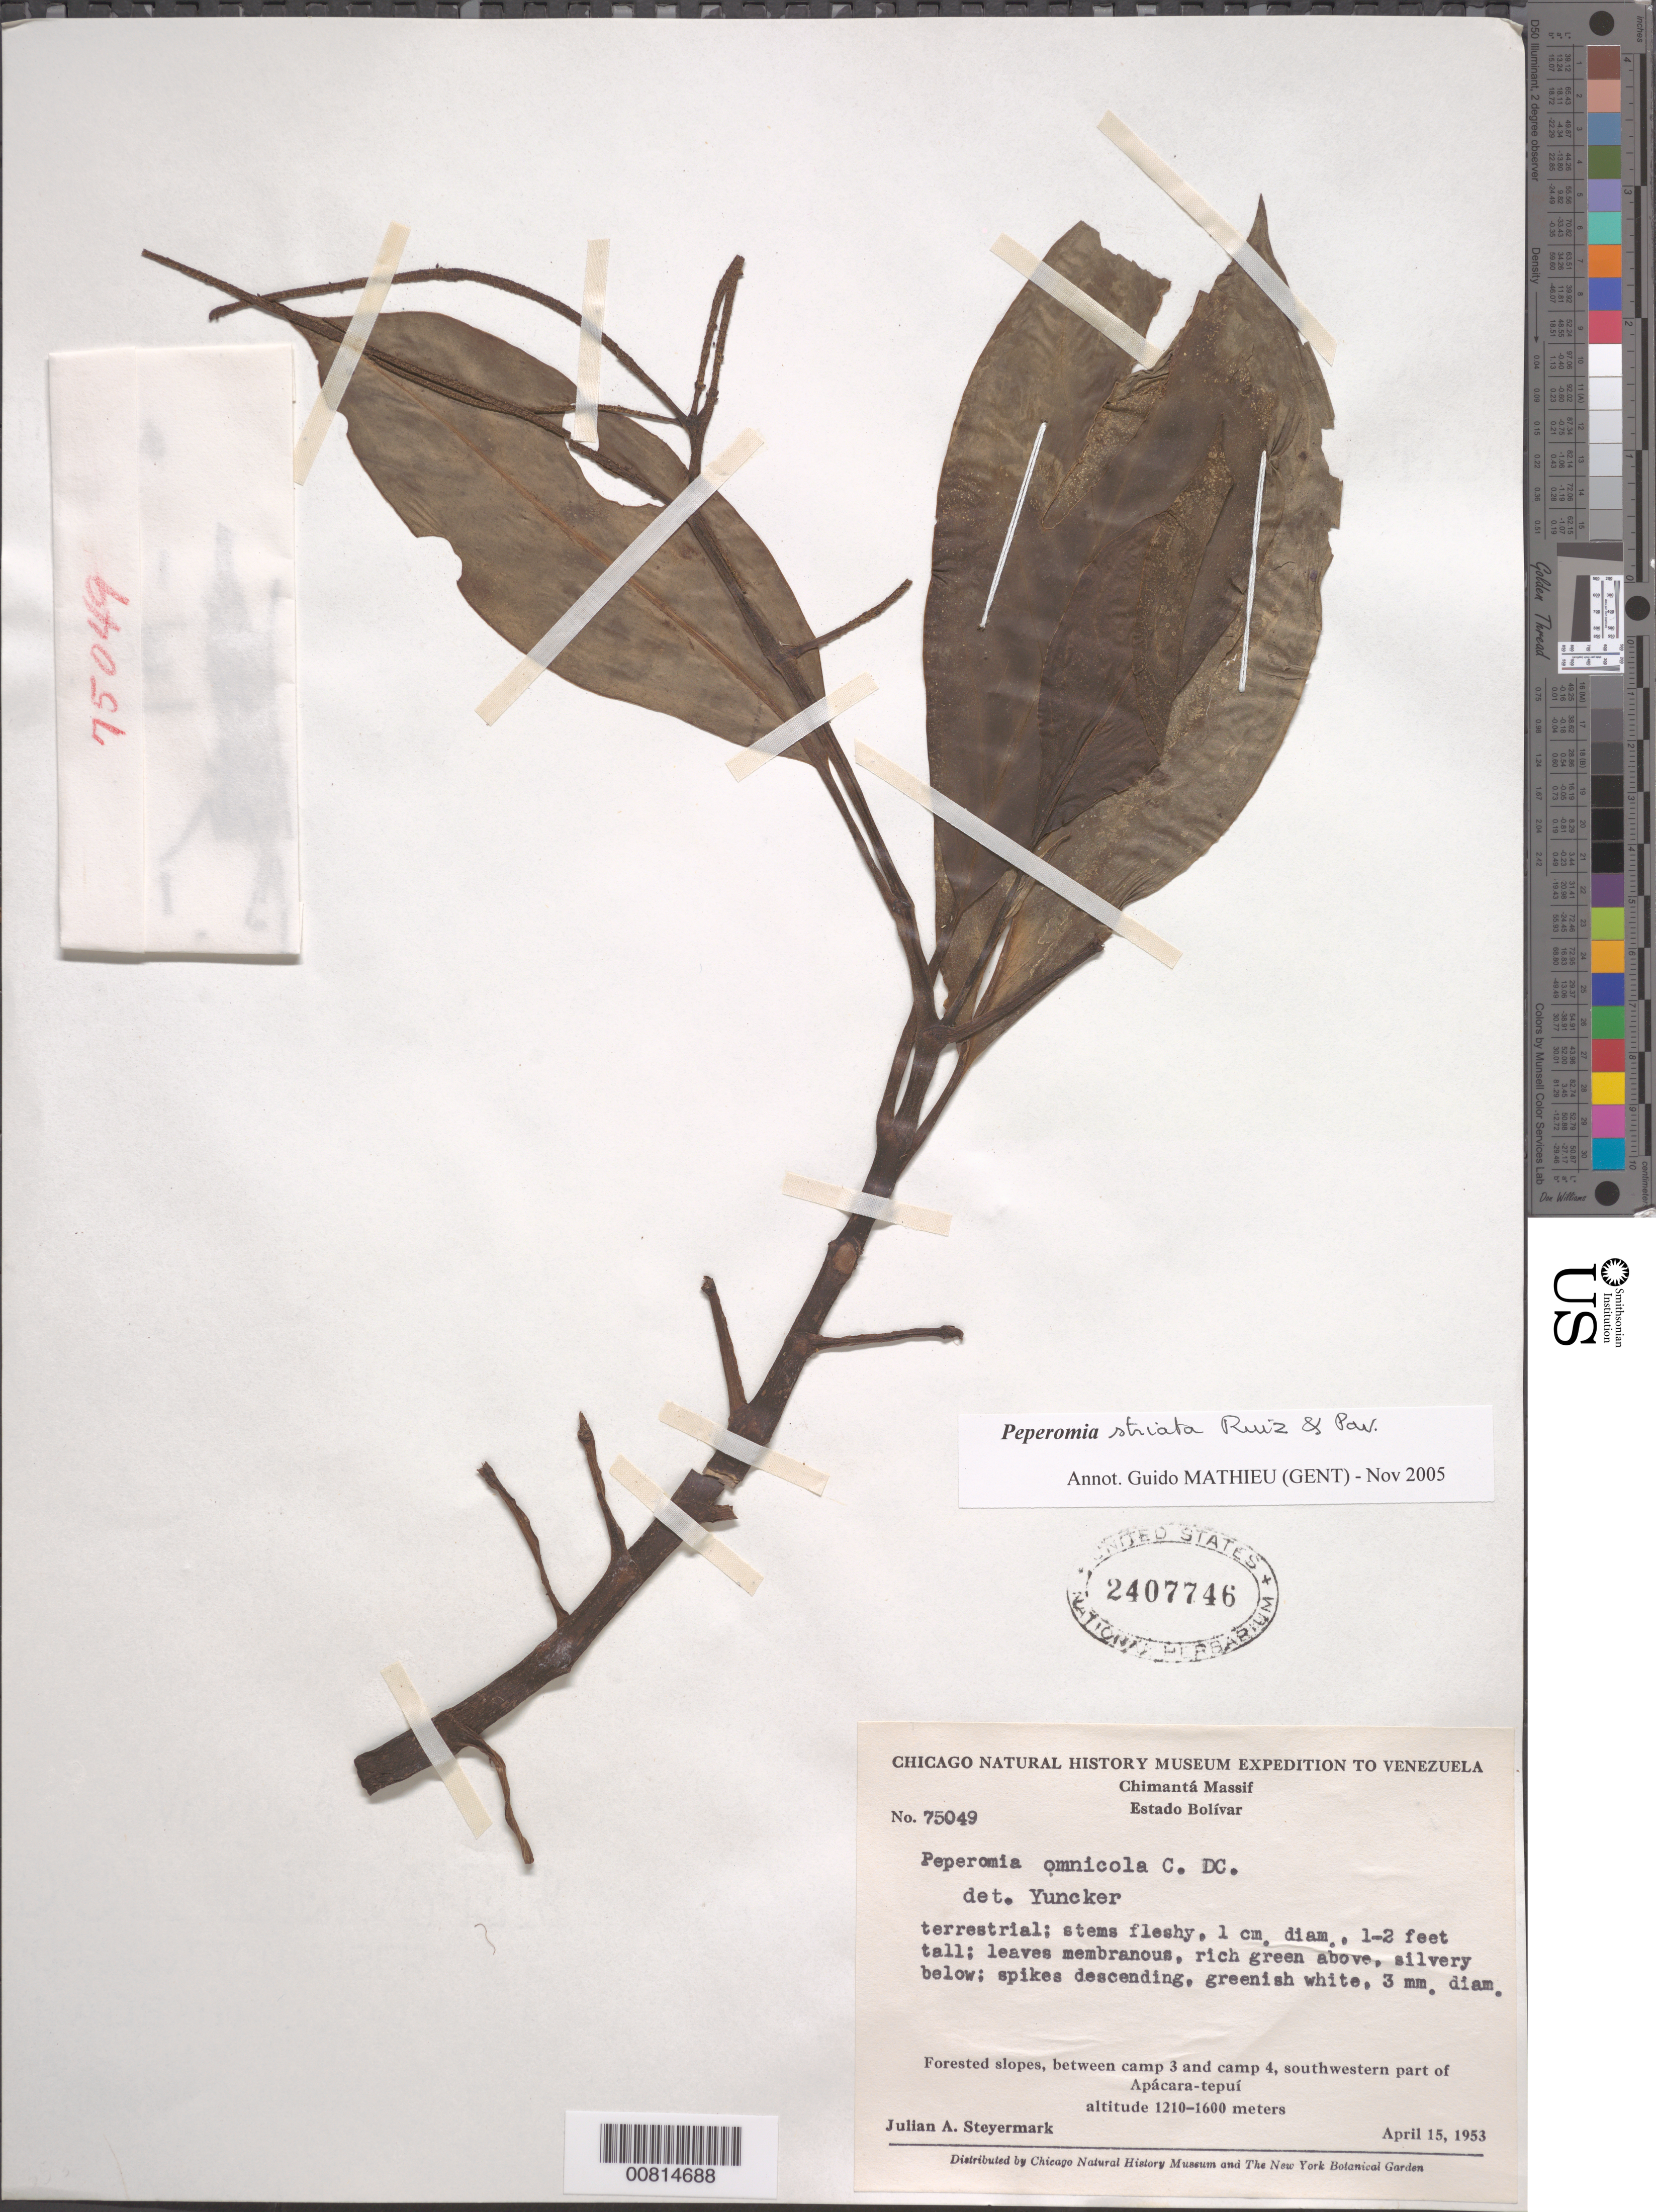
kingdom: Plantae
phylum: Tracheophyta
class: Magnoliopsida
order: Piperales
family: Piperaceae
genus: Peperomia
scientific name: Peperomia omnicola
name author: C. DC.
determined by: Yuncker, T. G.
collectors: J. Steyermark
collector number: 75049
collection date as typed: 15-Apr-53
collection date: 1953-04-15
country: Venezuela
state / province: Bolívar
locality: Chimantá Massif, between camp 3 and camp 4, SW part of Apácara-tepuí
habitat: Forested slopes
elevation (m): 1210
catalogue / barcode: US 2407746